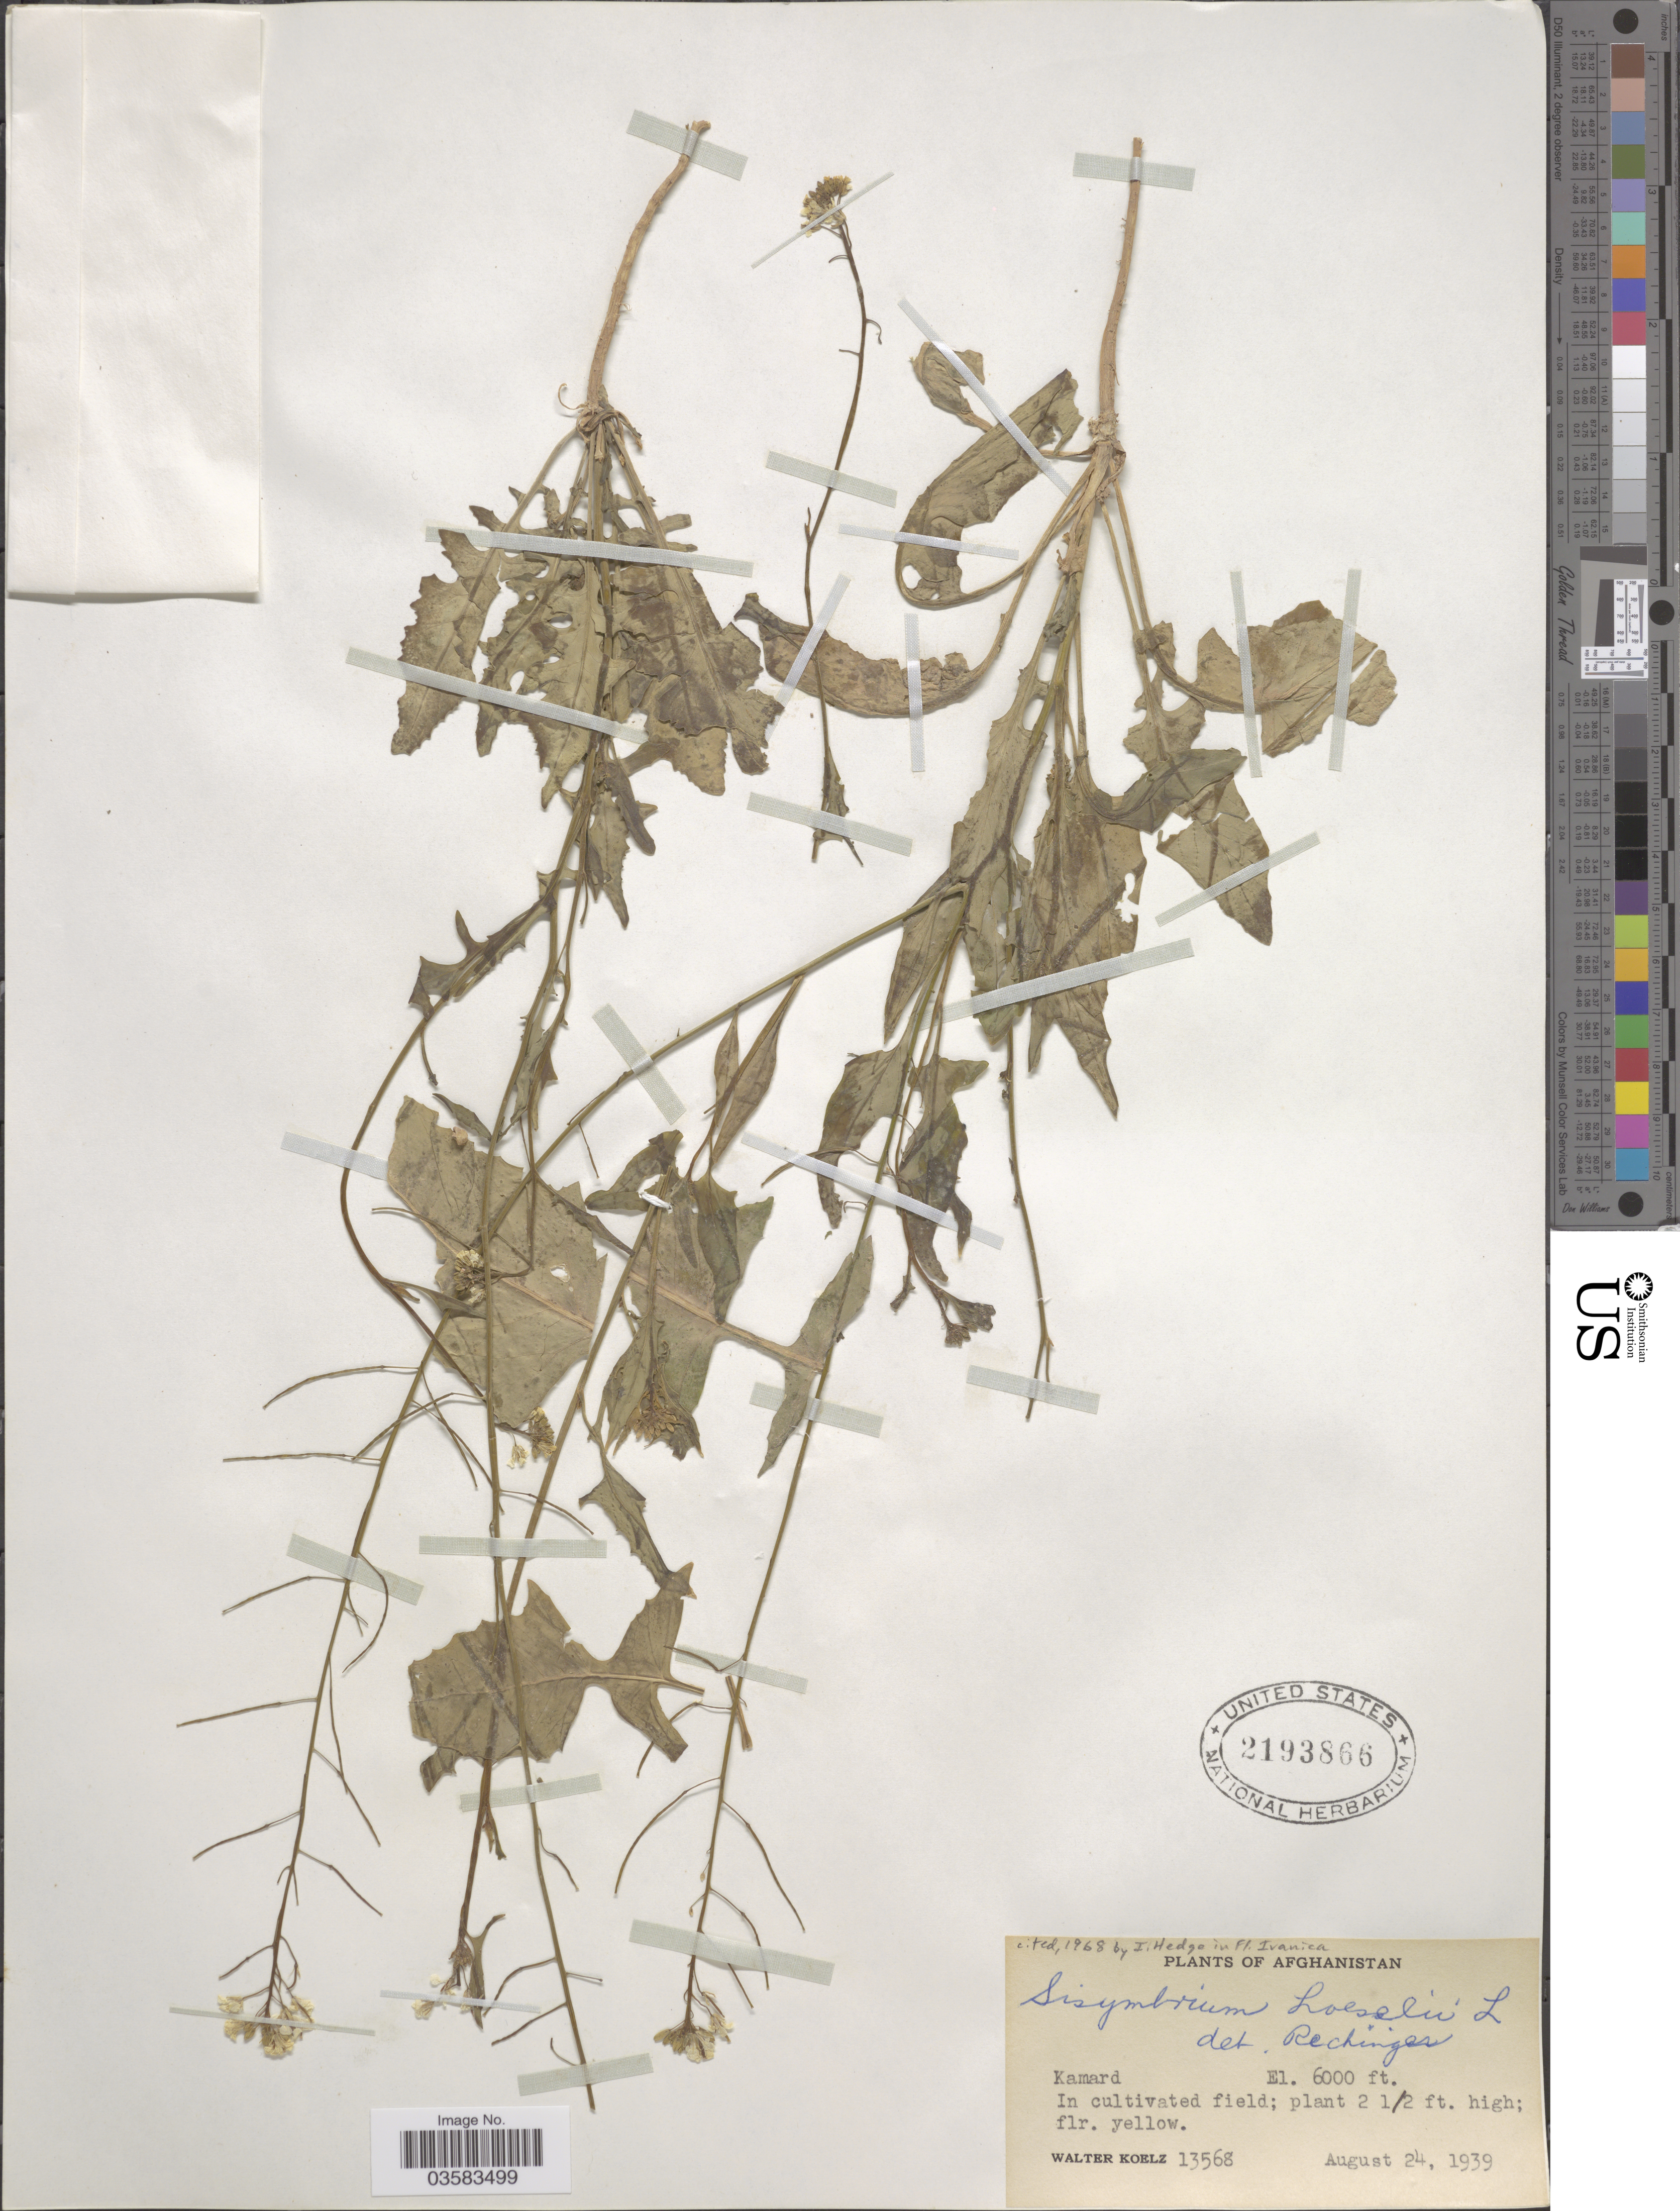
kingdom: Plantae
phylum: Tracheophyta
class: Magnoliopsida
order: Brassicales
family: Brassicaceae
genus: Sisymbrium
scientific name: Sisymbrium loeselii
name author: L.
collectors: W. N. Koelz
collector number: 13568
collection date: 1939-08-24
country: Afghanistan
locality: Kamard. In cultivated field.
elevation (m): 1829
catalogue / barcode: US 2193866